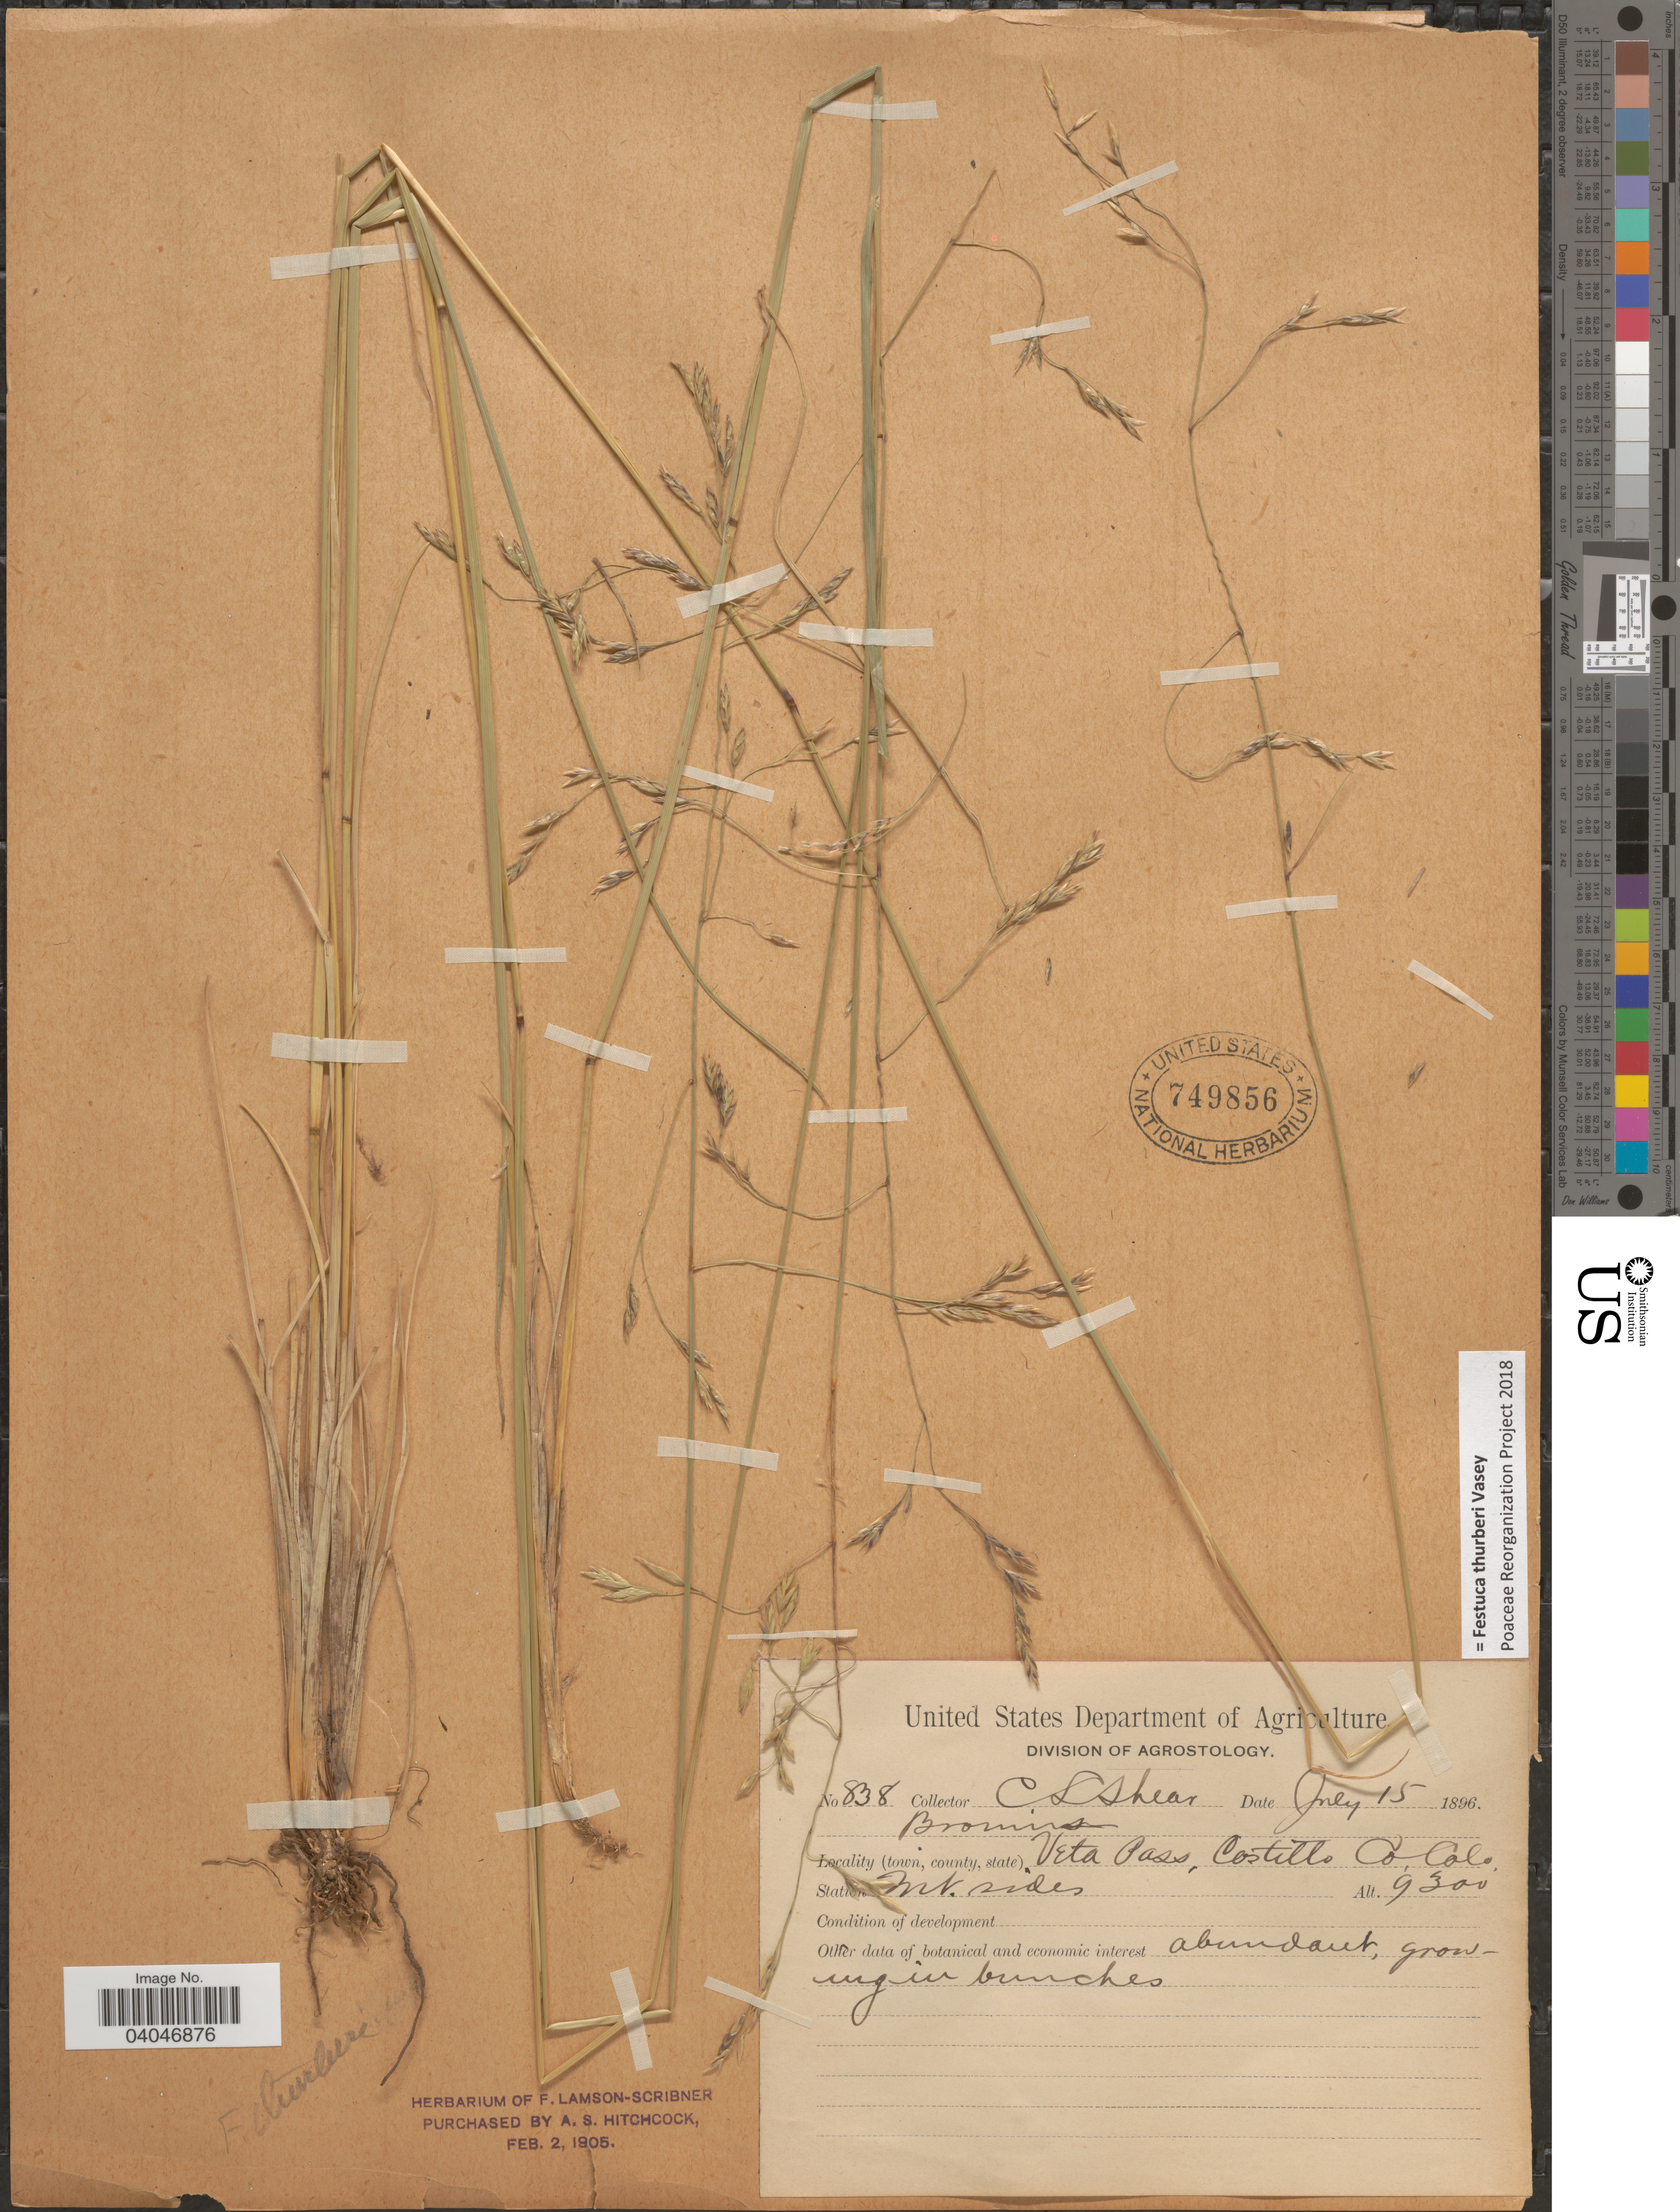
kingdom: Plantae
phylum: Tracheophyta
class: Liliopsida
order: Poales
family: Poaceae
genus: Festuca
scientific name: Festuca thurberi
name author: Vasey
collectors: C. L. Shear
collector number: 838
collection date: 1896-07-15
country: United States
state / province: Colorado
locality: (town, county, state) Veta Pass, Costilla Co. Station Mt. sides.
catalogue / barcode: US 749856